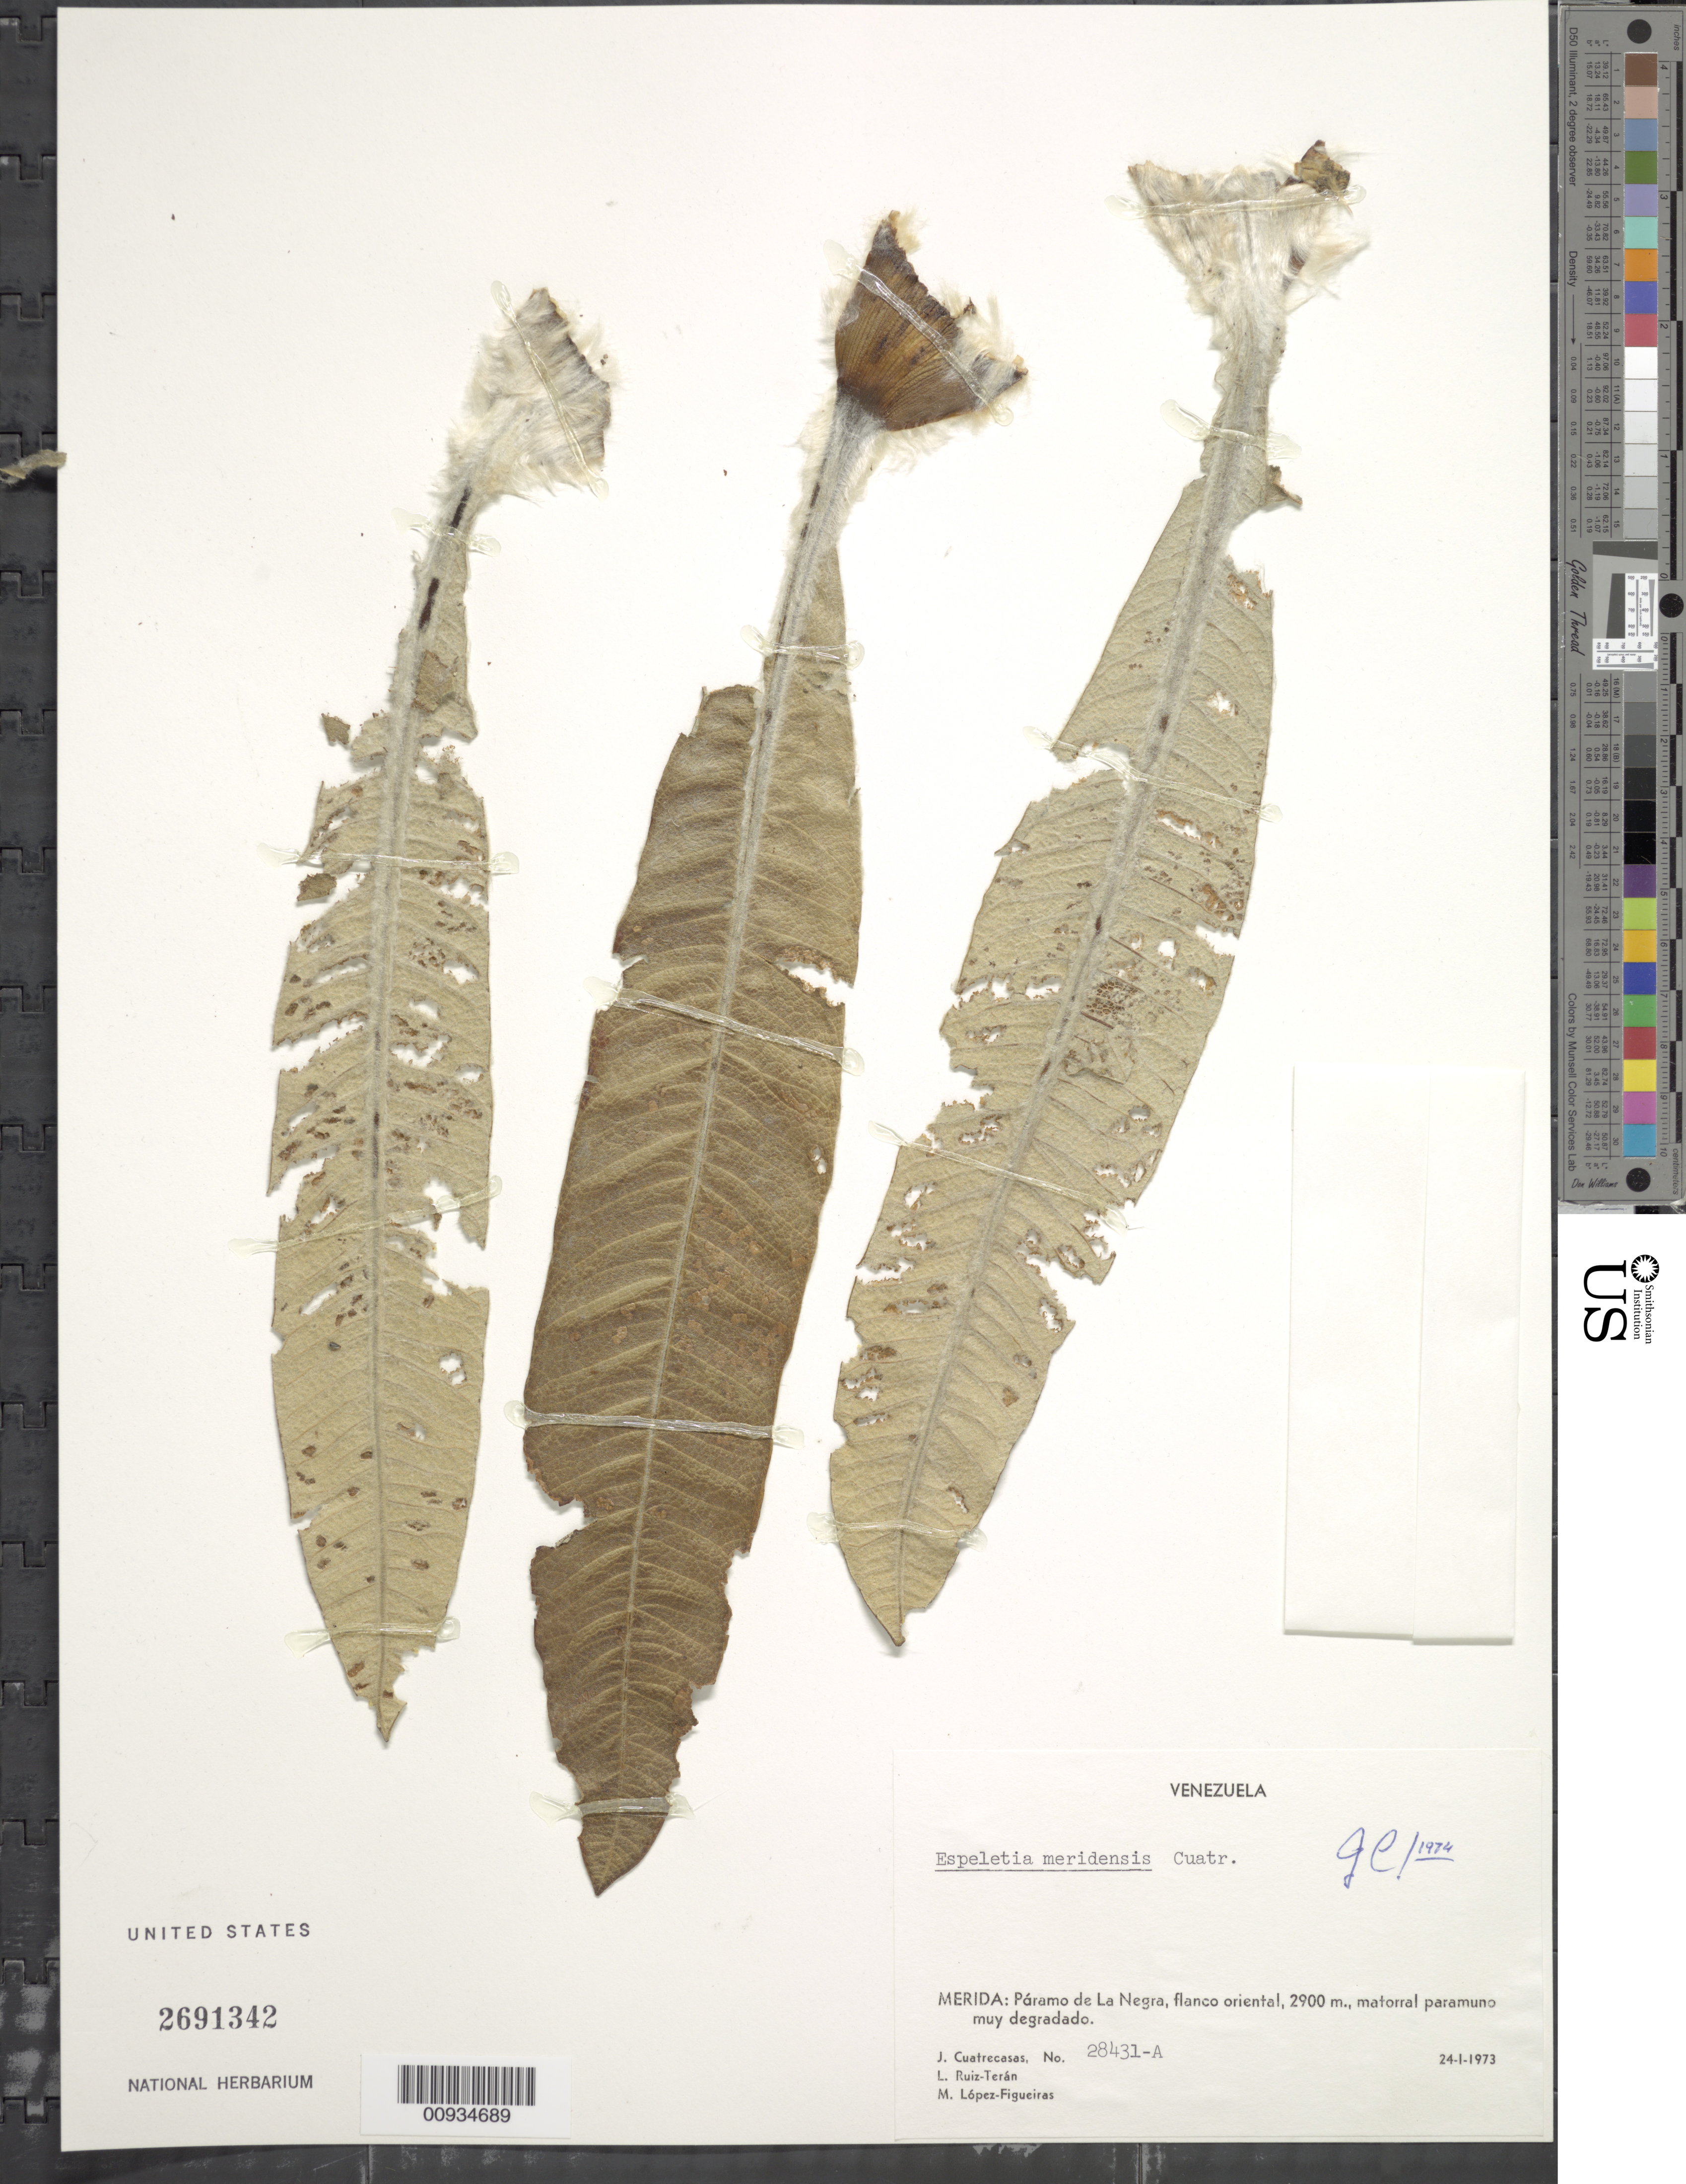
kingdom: Plantae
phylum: Tracheophyta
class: Magnoliopsida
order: Asterales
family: Asteraceae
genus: Espeletiopsis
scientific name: Espeletiopsis meridensis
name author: (Cuatrec.) Cuatrec.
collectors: J. Cuatrecasas, L. E. Ruíz-Terán & M. López Figueiras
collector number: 28431-A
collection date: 1973-01-24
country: Venezuela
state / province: Mérida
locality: Merida: Paramo de La Negra,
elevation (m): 2900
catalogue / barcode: US 2691342